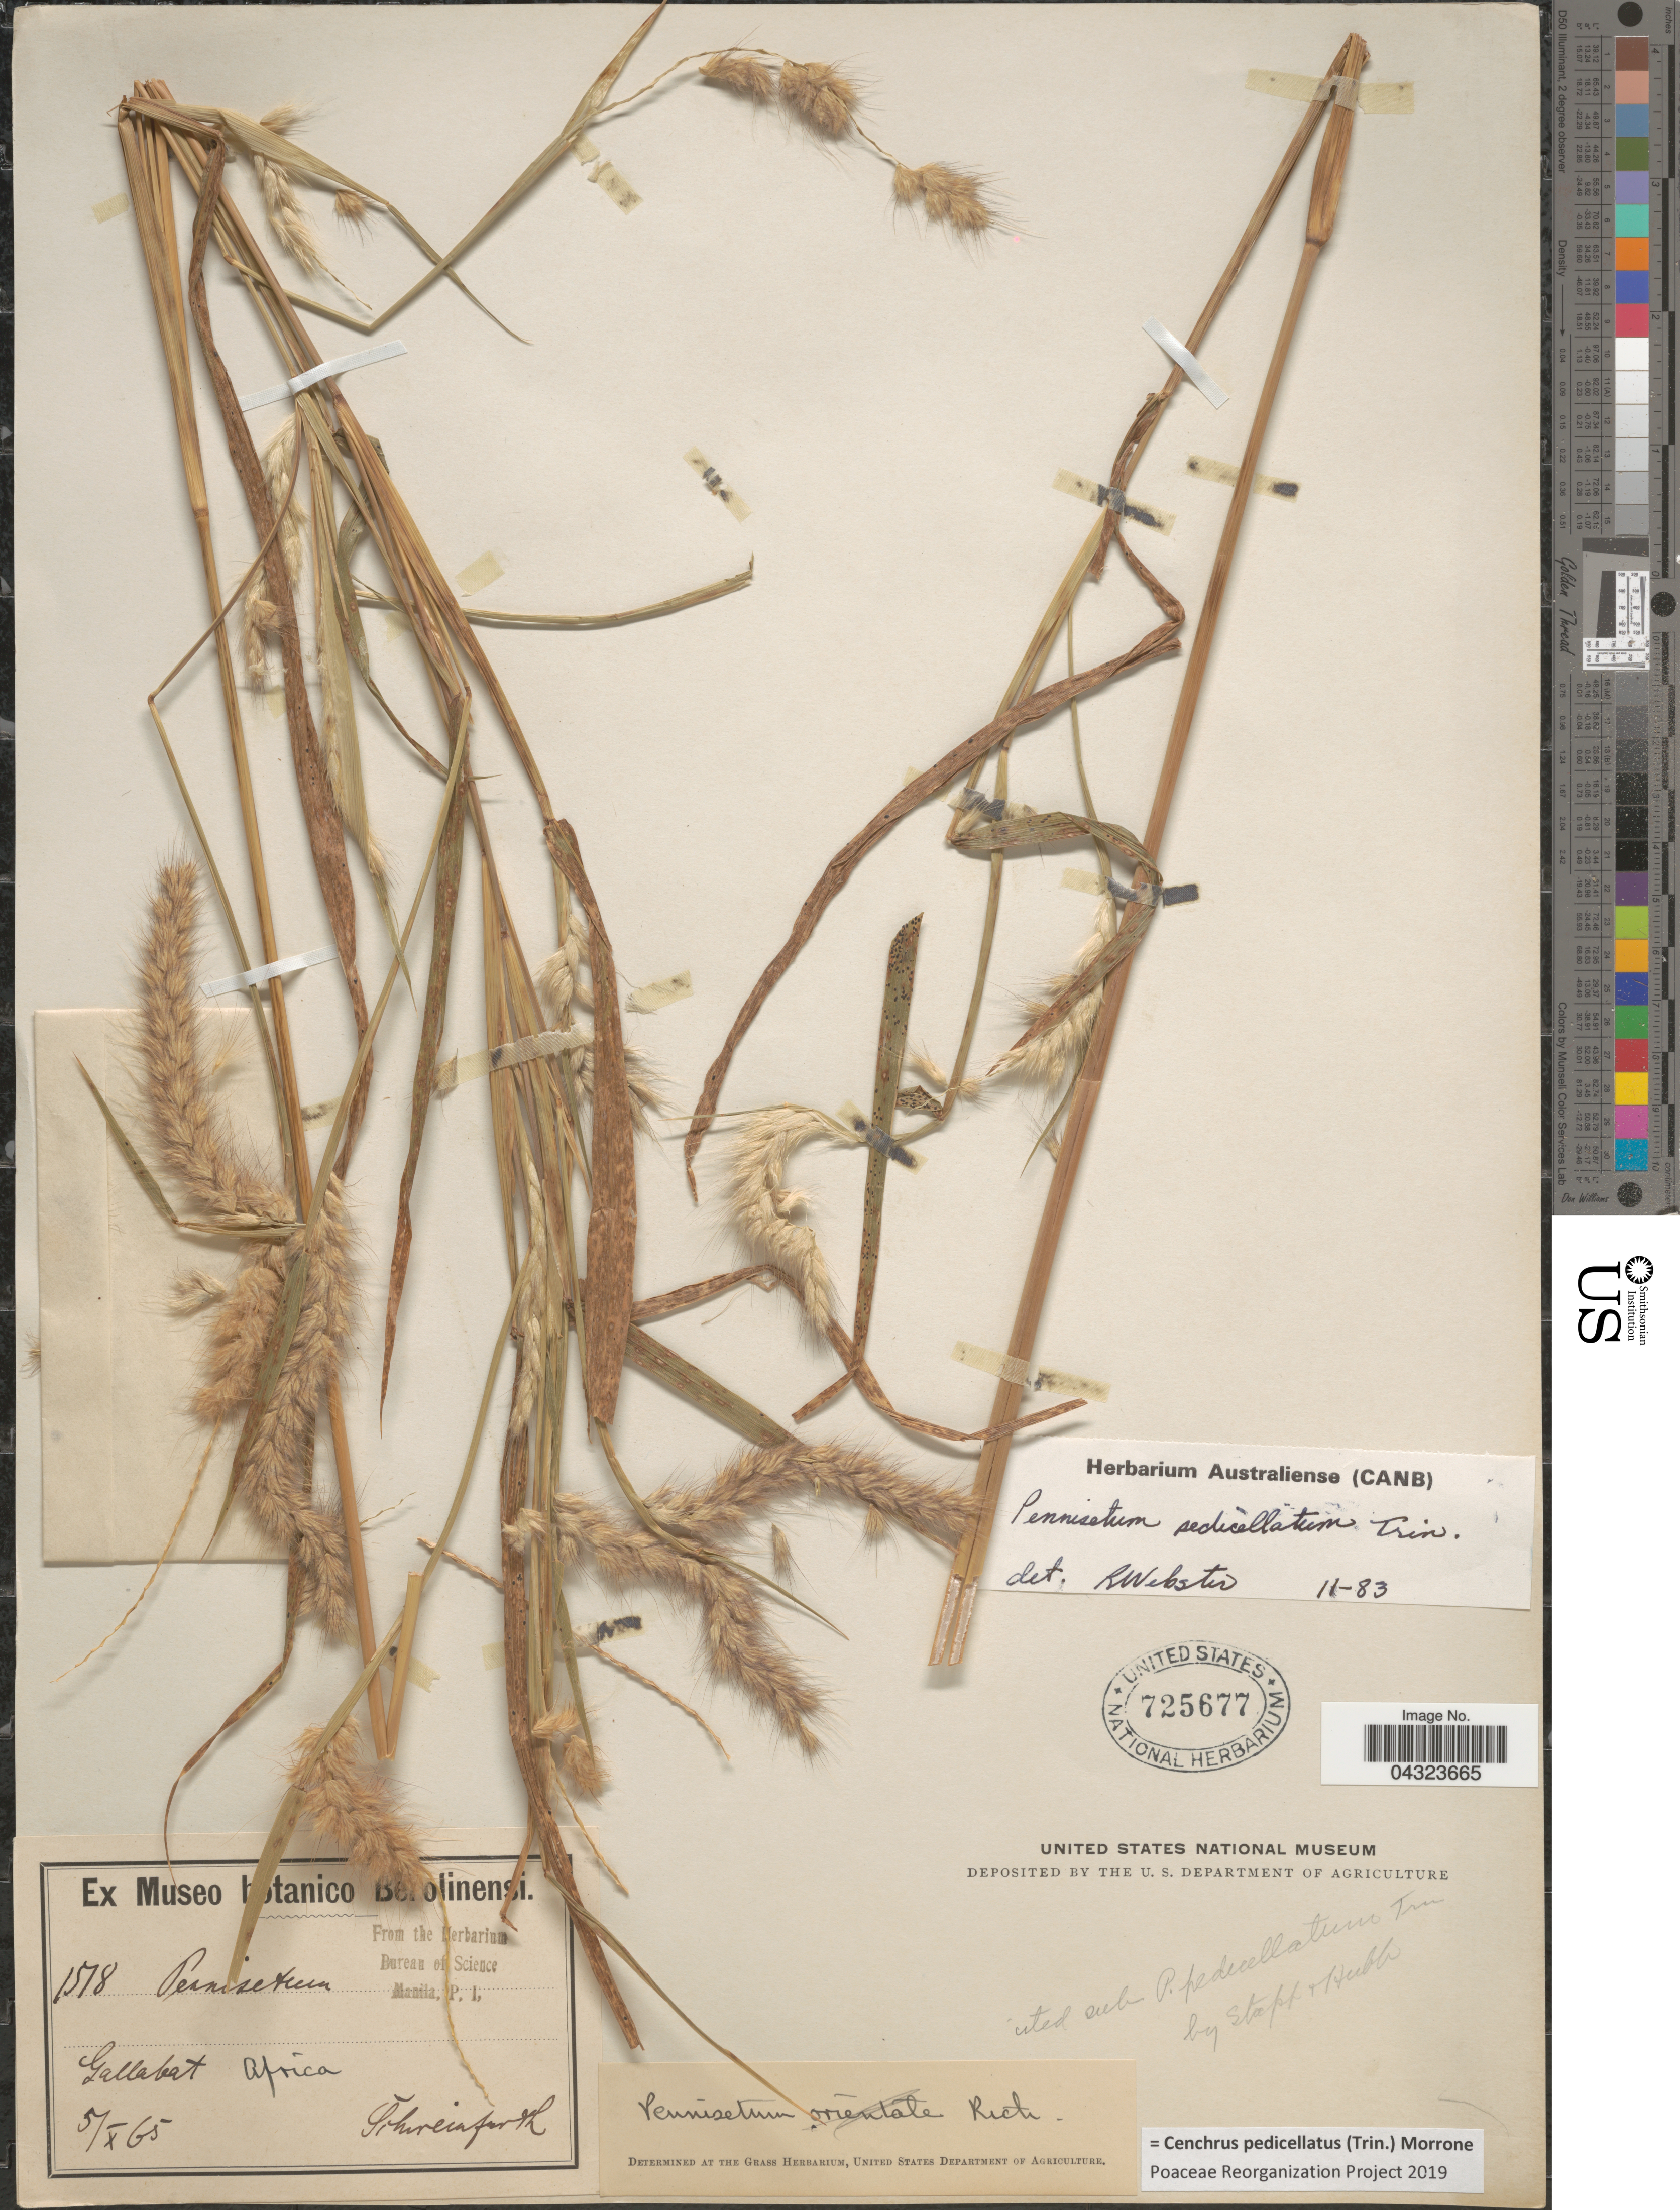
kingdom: Plantae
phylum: Tracheophyta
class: Liliopsida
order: Poales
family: Poaceae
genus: Cenchrus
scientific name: Cenchrus pedicellatus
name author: (Trin.) Morrone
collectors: Schweinfurth, --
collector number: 1518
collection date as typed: Transcribed d/m/y: 5/10/65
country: Sudan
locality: Gallabat Africa.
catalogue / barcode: US 725677